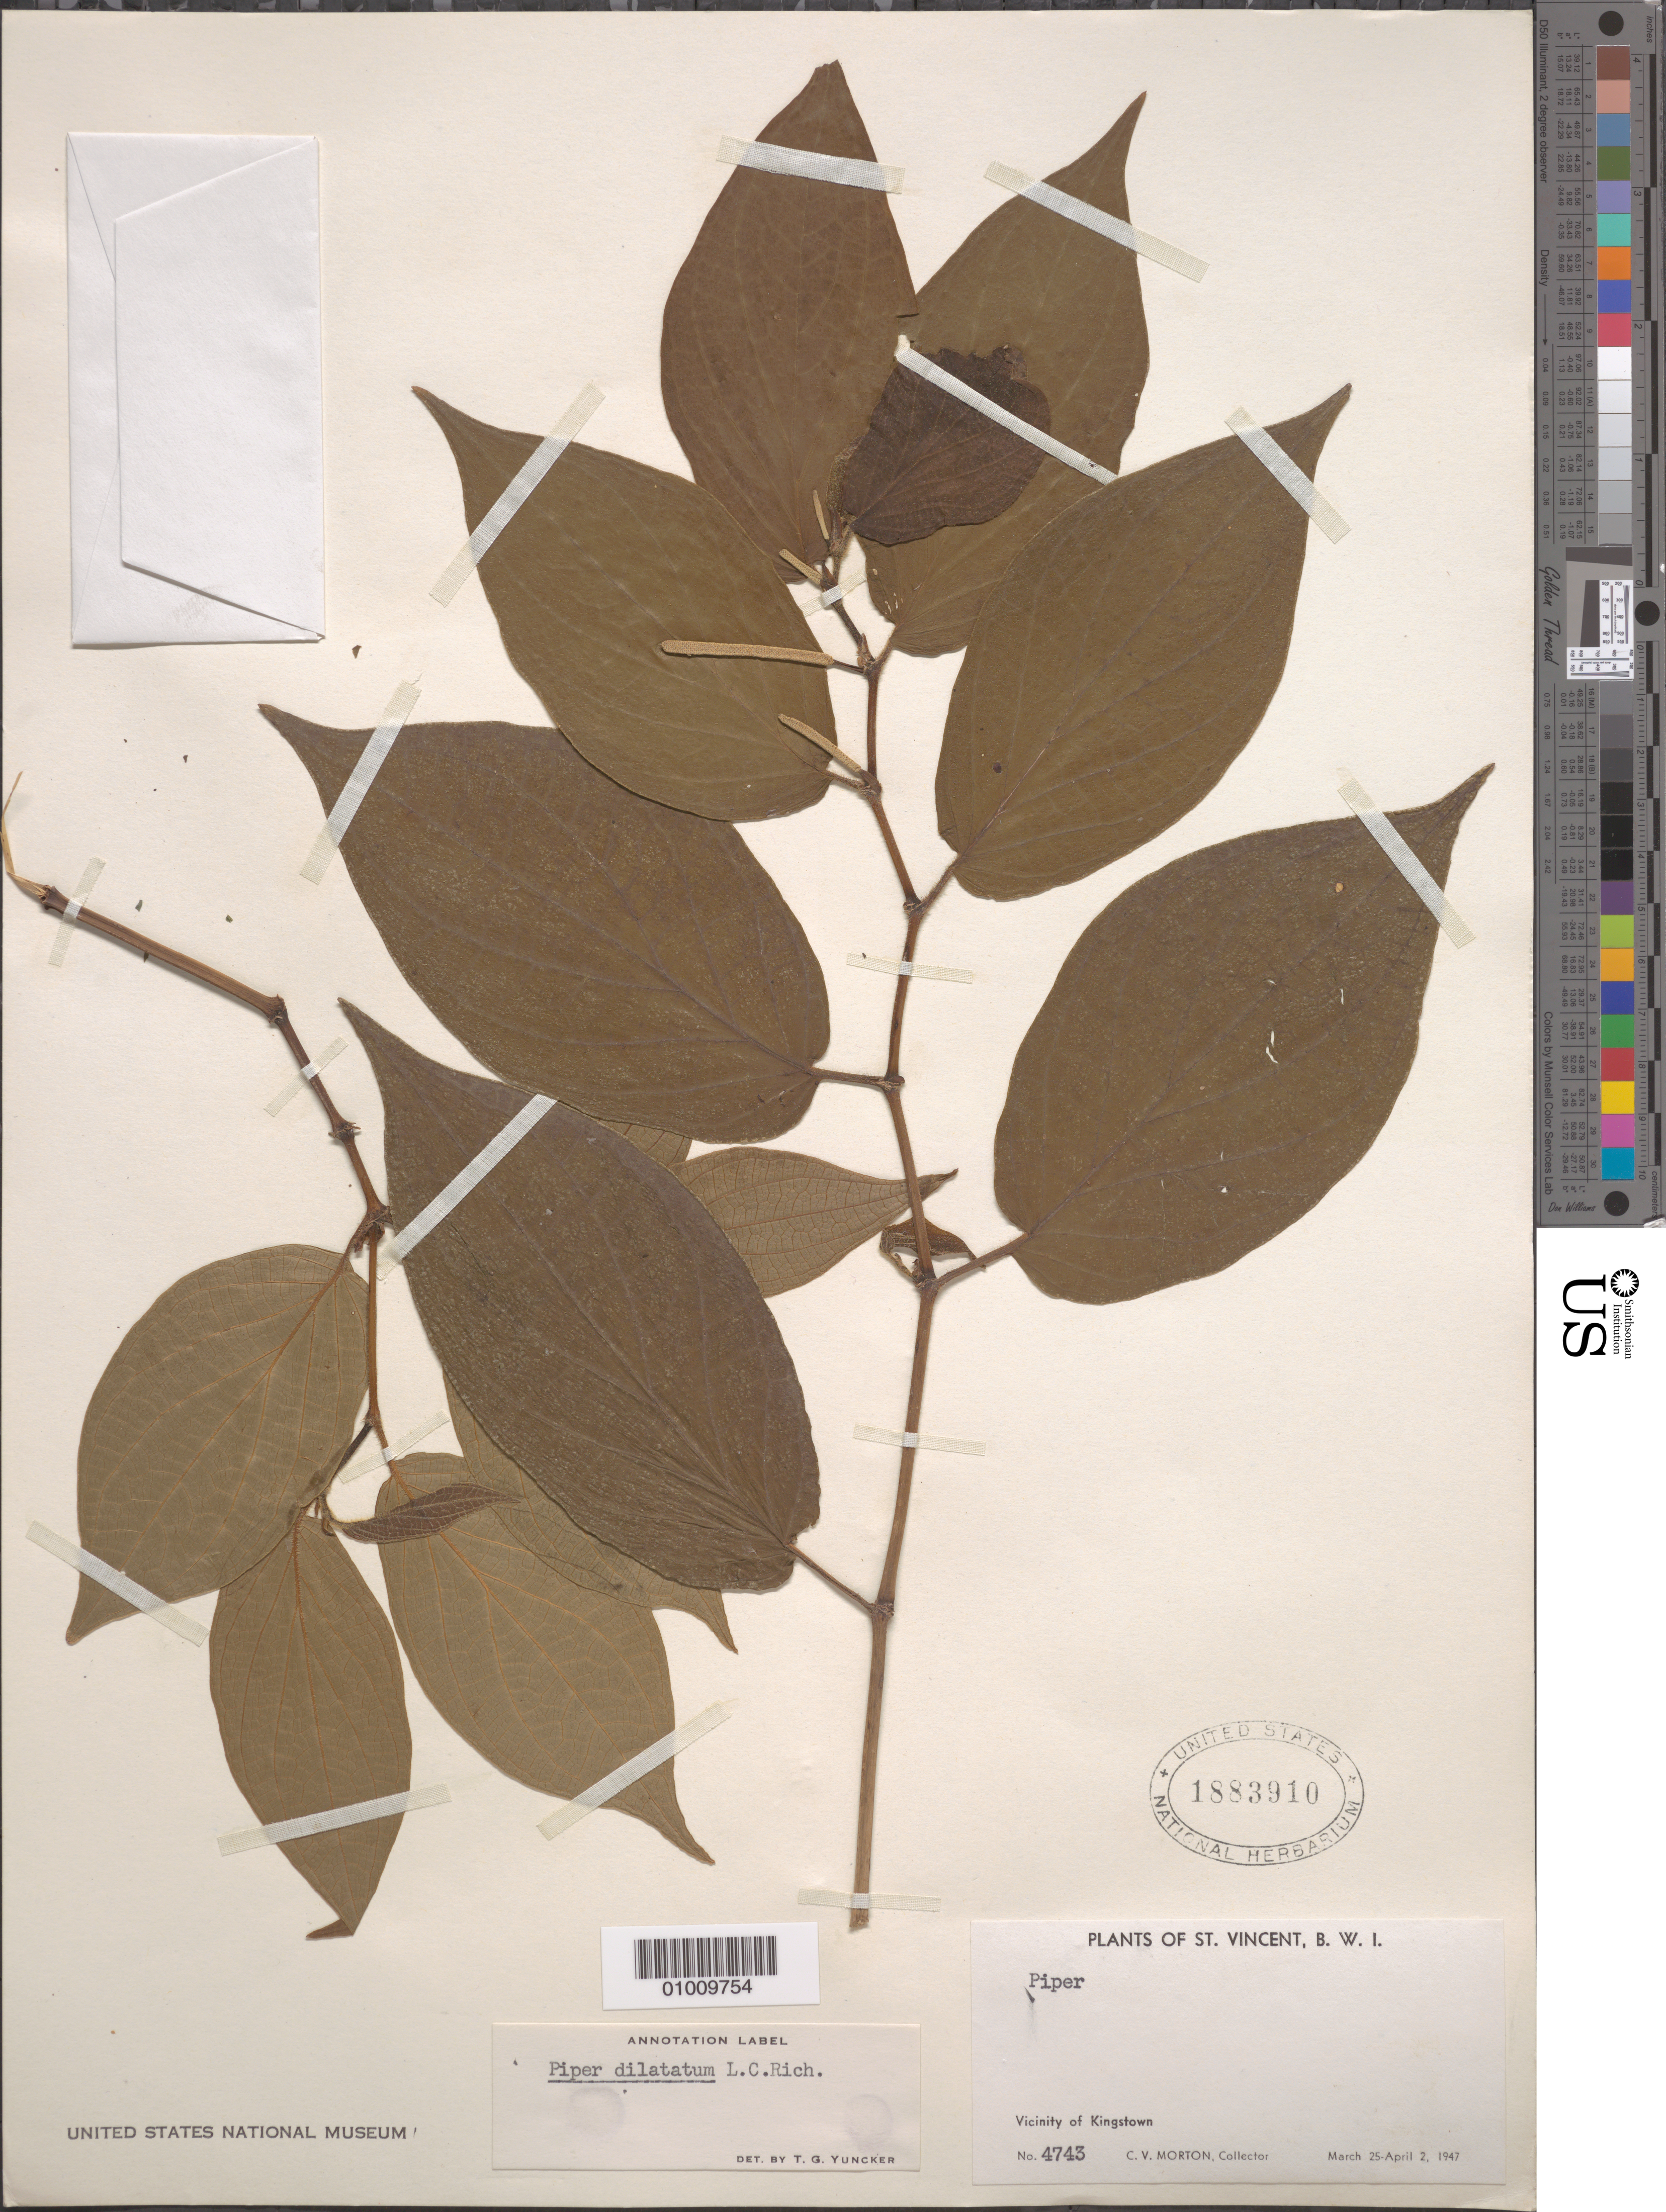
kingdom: Plantae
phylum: Tracheophyta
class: Magnoliopsida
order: Piperales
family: Piperaceae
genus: Piper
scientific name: Piper dilatatum var. dilatatum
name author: Rich.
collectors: C. V. Morton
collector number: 4743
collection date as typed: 25 Mar 1947 to 02 Apr 1947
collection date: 1947-03-25/1947-04-02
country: St. Vincent - Grenadines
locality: Vicinity of Kingston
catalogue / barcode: US 1883910